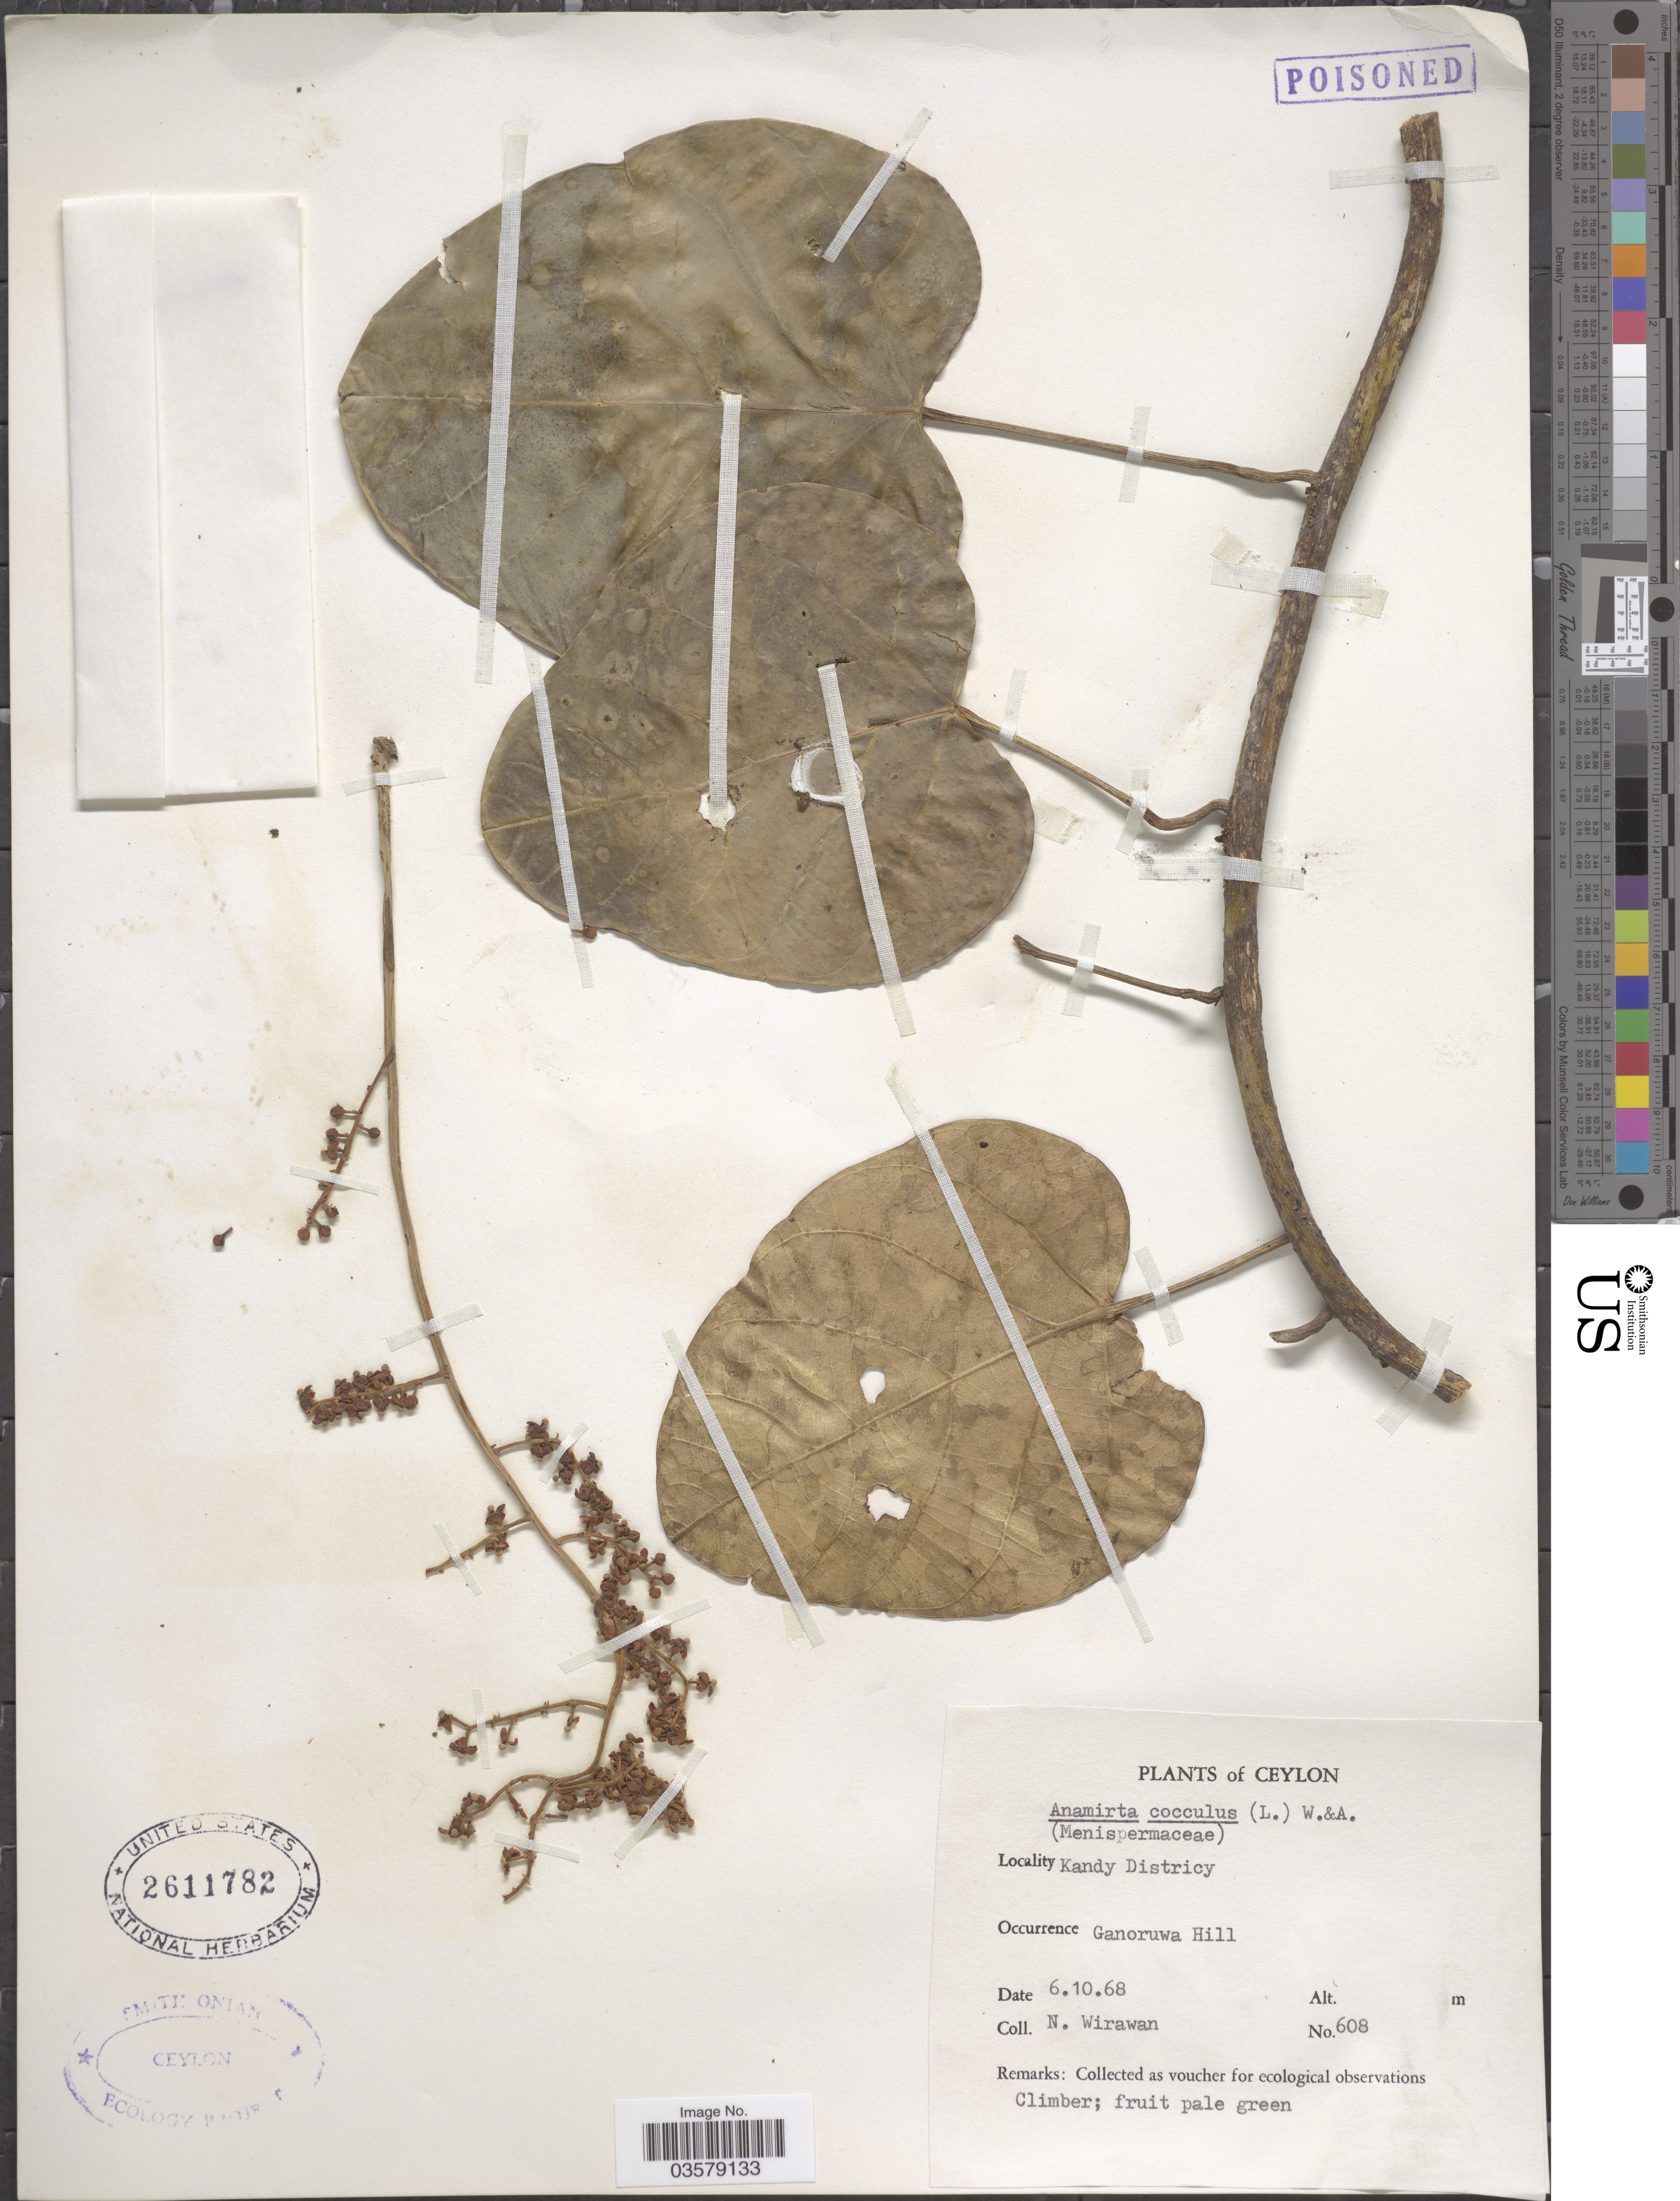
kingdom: Plantae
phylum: Tracheophyta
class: Magnoliopsida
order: Ranunculales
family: Menispermaceae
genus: Anamirta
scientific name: Anamirta cocculus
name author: (L.) Wight & Arn.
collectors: N. Wirawan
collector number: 608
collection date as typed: Transcribed d/m/y: 6/10/68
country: Sri Lanka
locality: Ceylon. Kandy Districy. Ganoruwa Hill.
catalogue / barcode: US 2611782